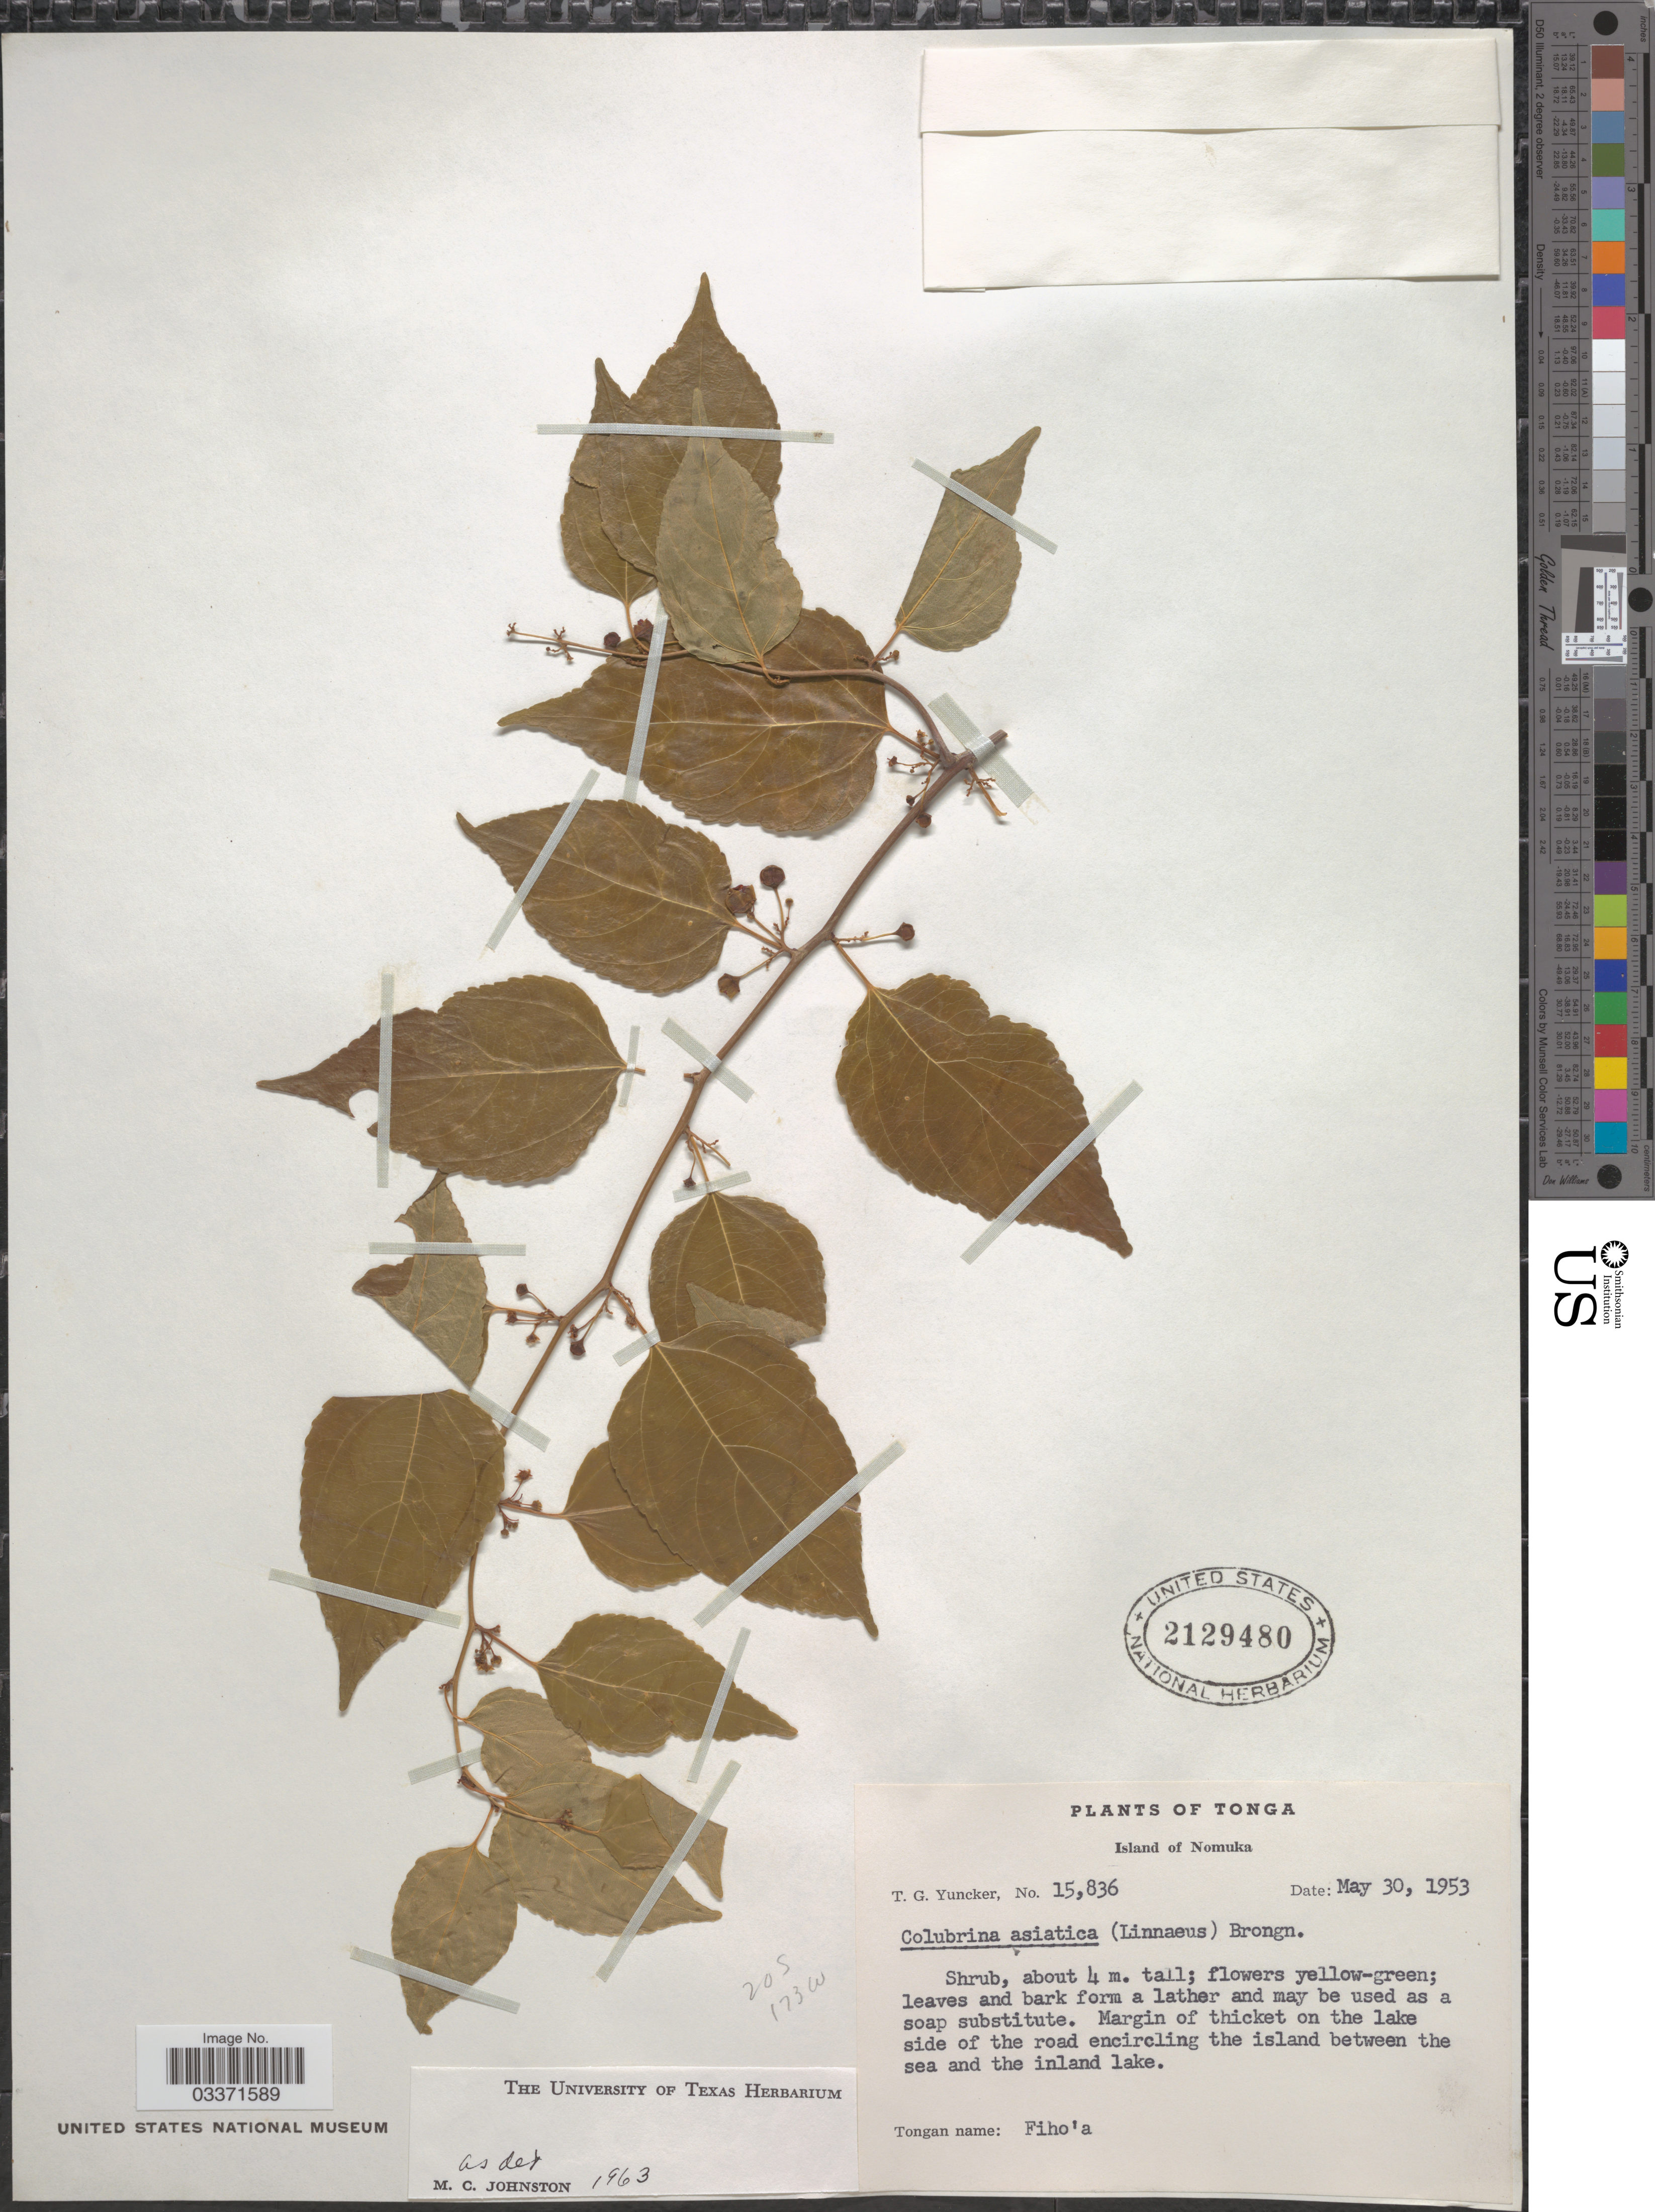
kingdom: Plantae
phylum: Tracheophyta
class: Magnoliopsida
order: Rosales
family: Rhamnaceae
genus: Colubrina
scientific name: Colubrina asiatica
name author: (L.) Brongn.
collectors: T. G. Yuncker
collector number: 15836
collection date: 1953-05-30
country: Tonga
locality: Island of Nomuka.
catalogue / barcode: US 2129480